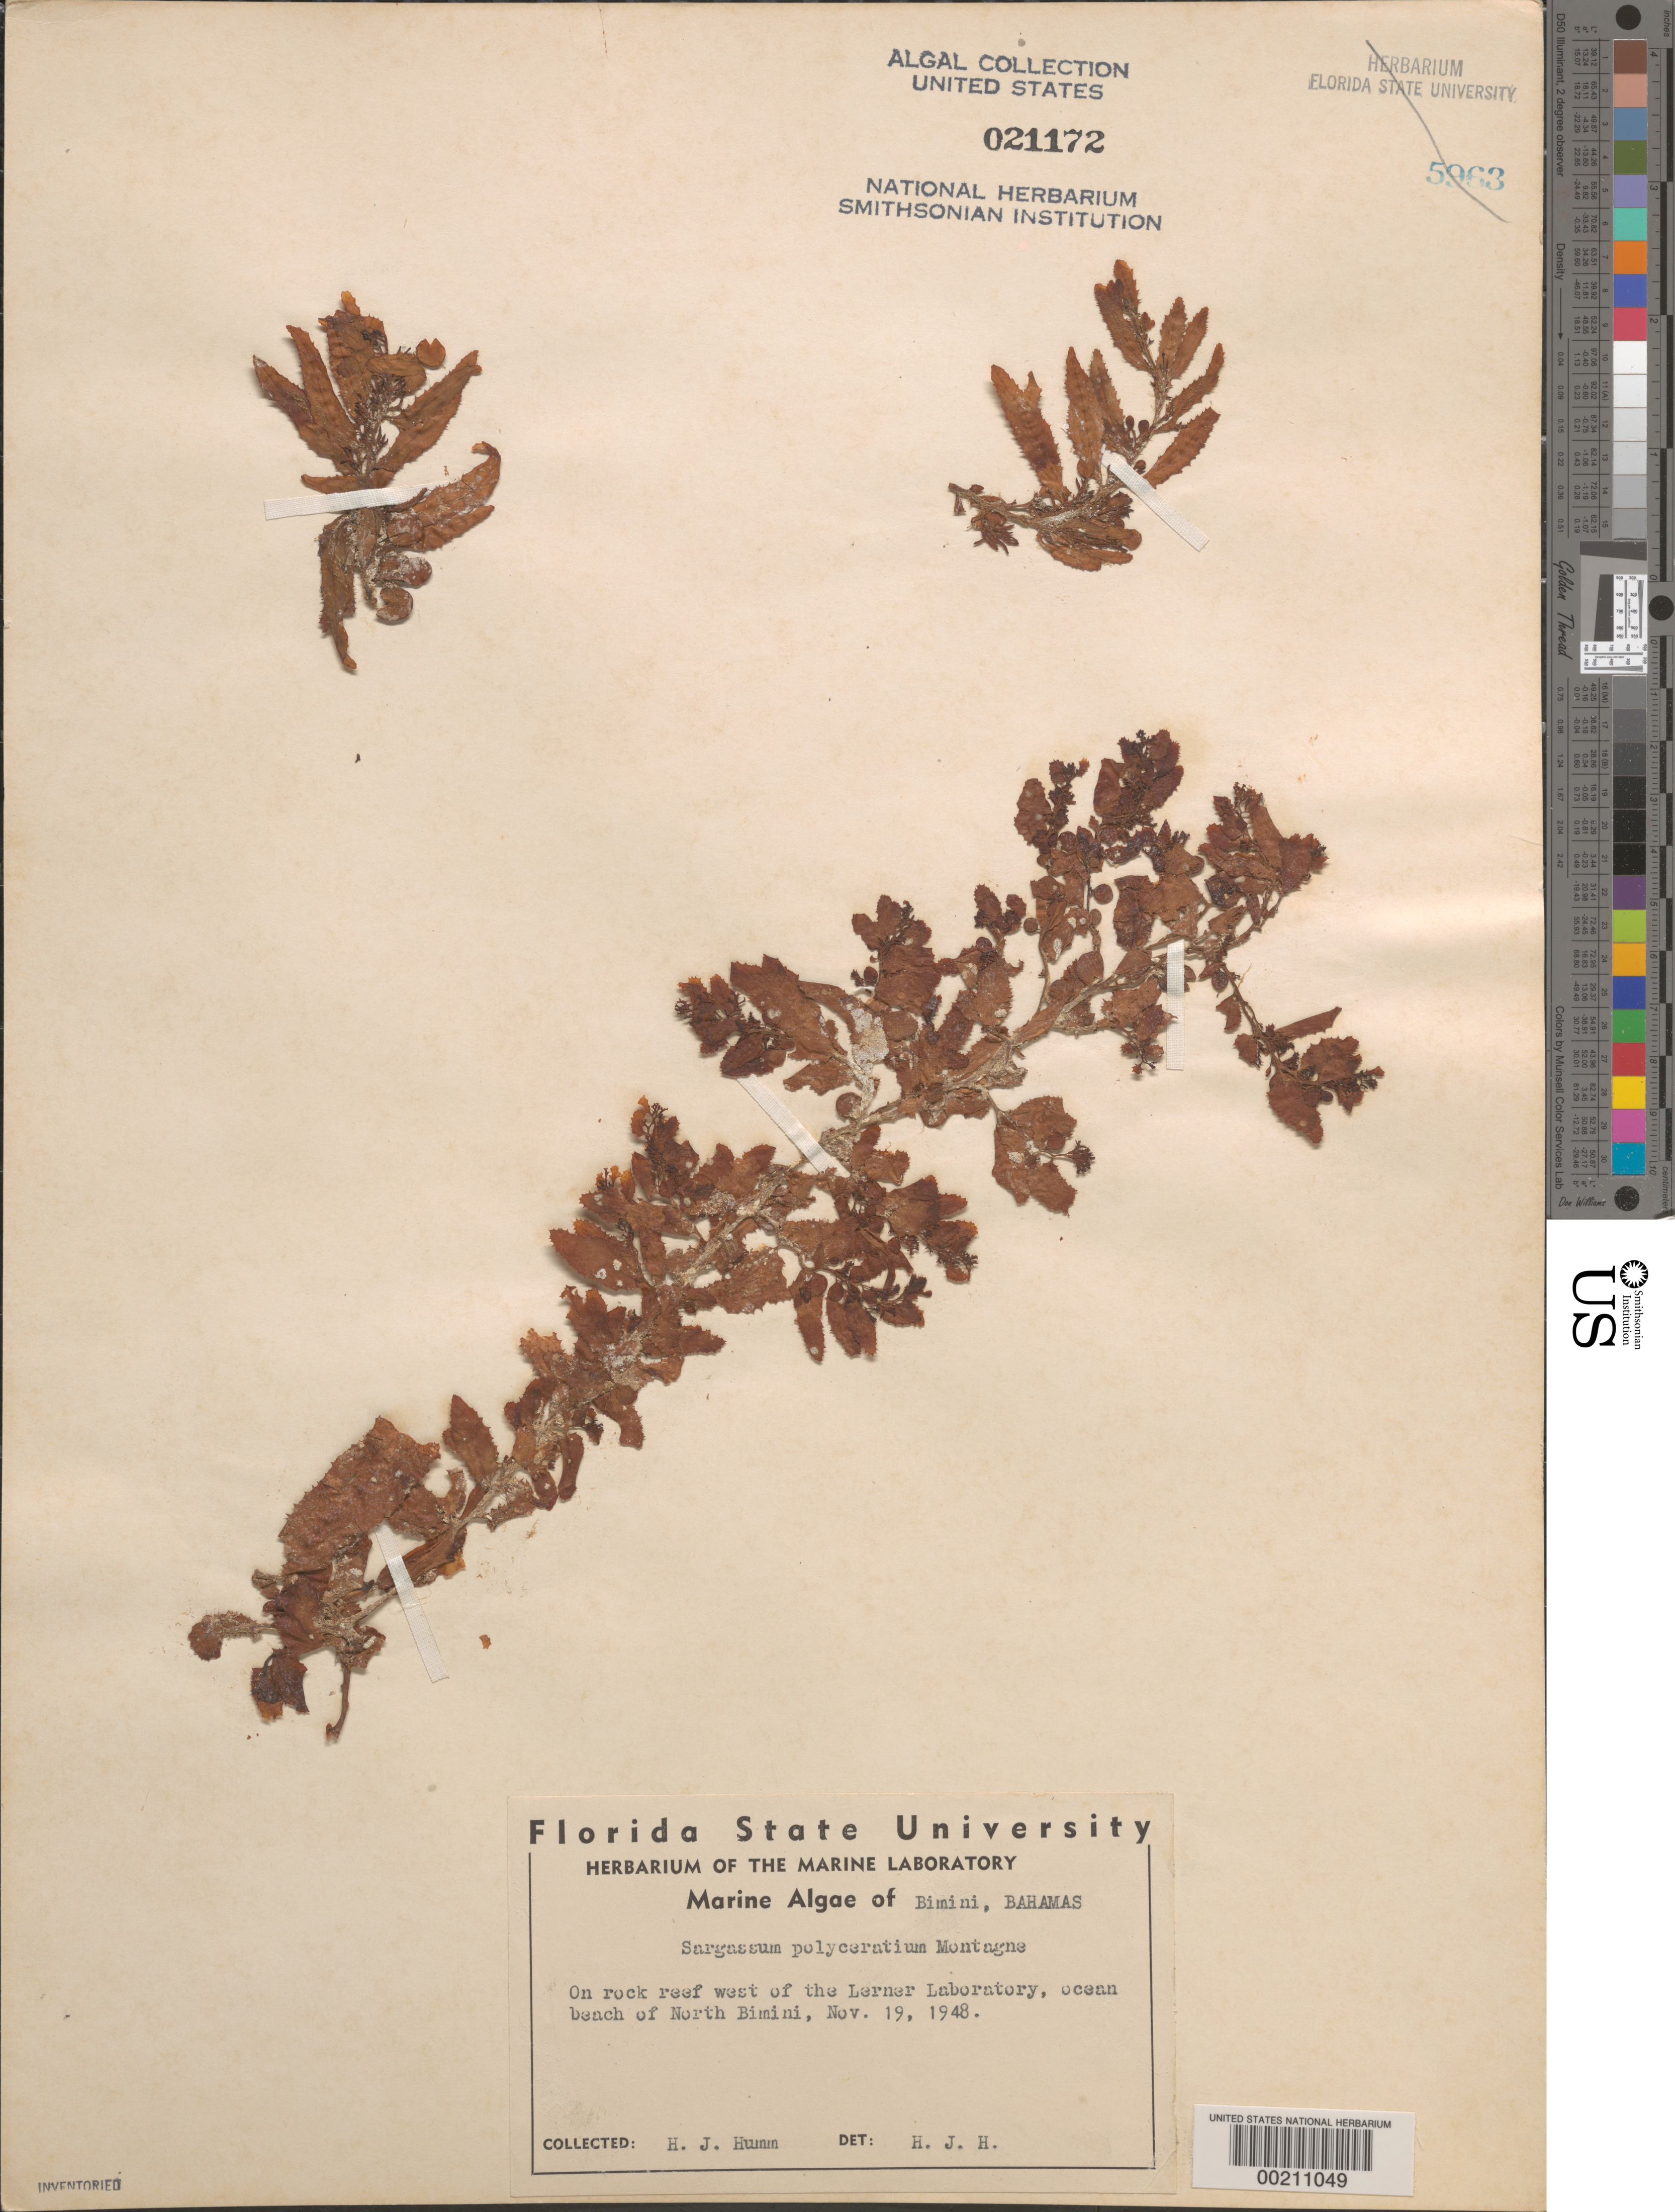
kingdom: Chromista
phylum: Ochrophyta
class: Phaeophyceae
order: Fucales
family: Sargassaceae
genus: Sargassum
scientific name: Sargassum polyceratium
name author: Mont.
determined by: Humm, Harold J.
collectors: H. J. Humm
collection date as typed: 19 Nov 1948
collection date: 1948-11-19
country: Bahamas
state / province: Biminis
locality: West of lerner laboratory, north bimini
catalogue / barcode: US 21172